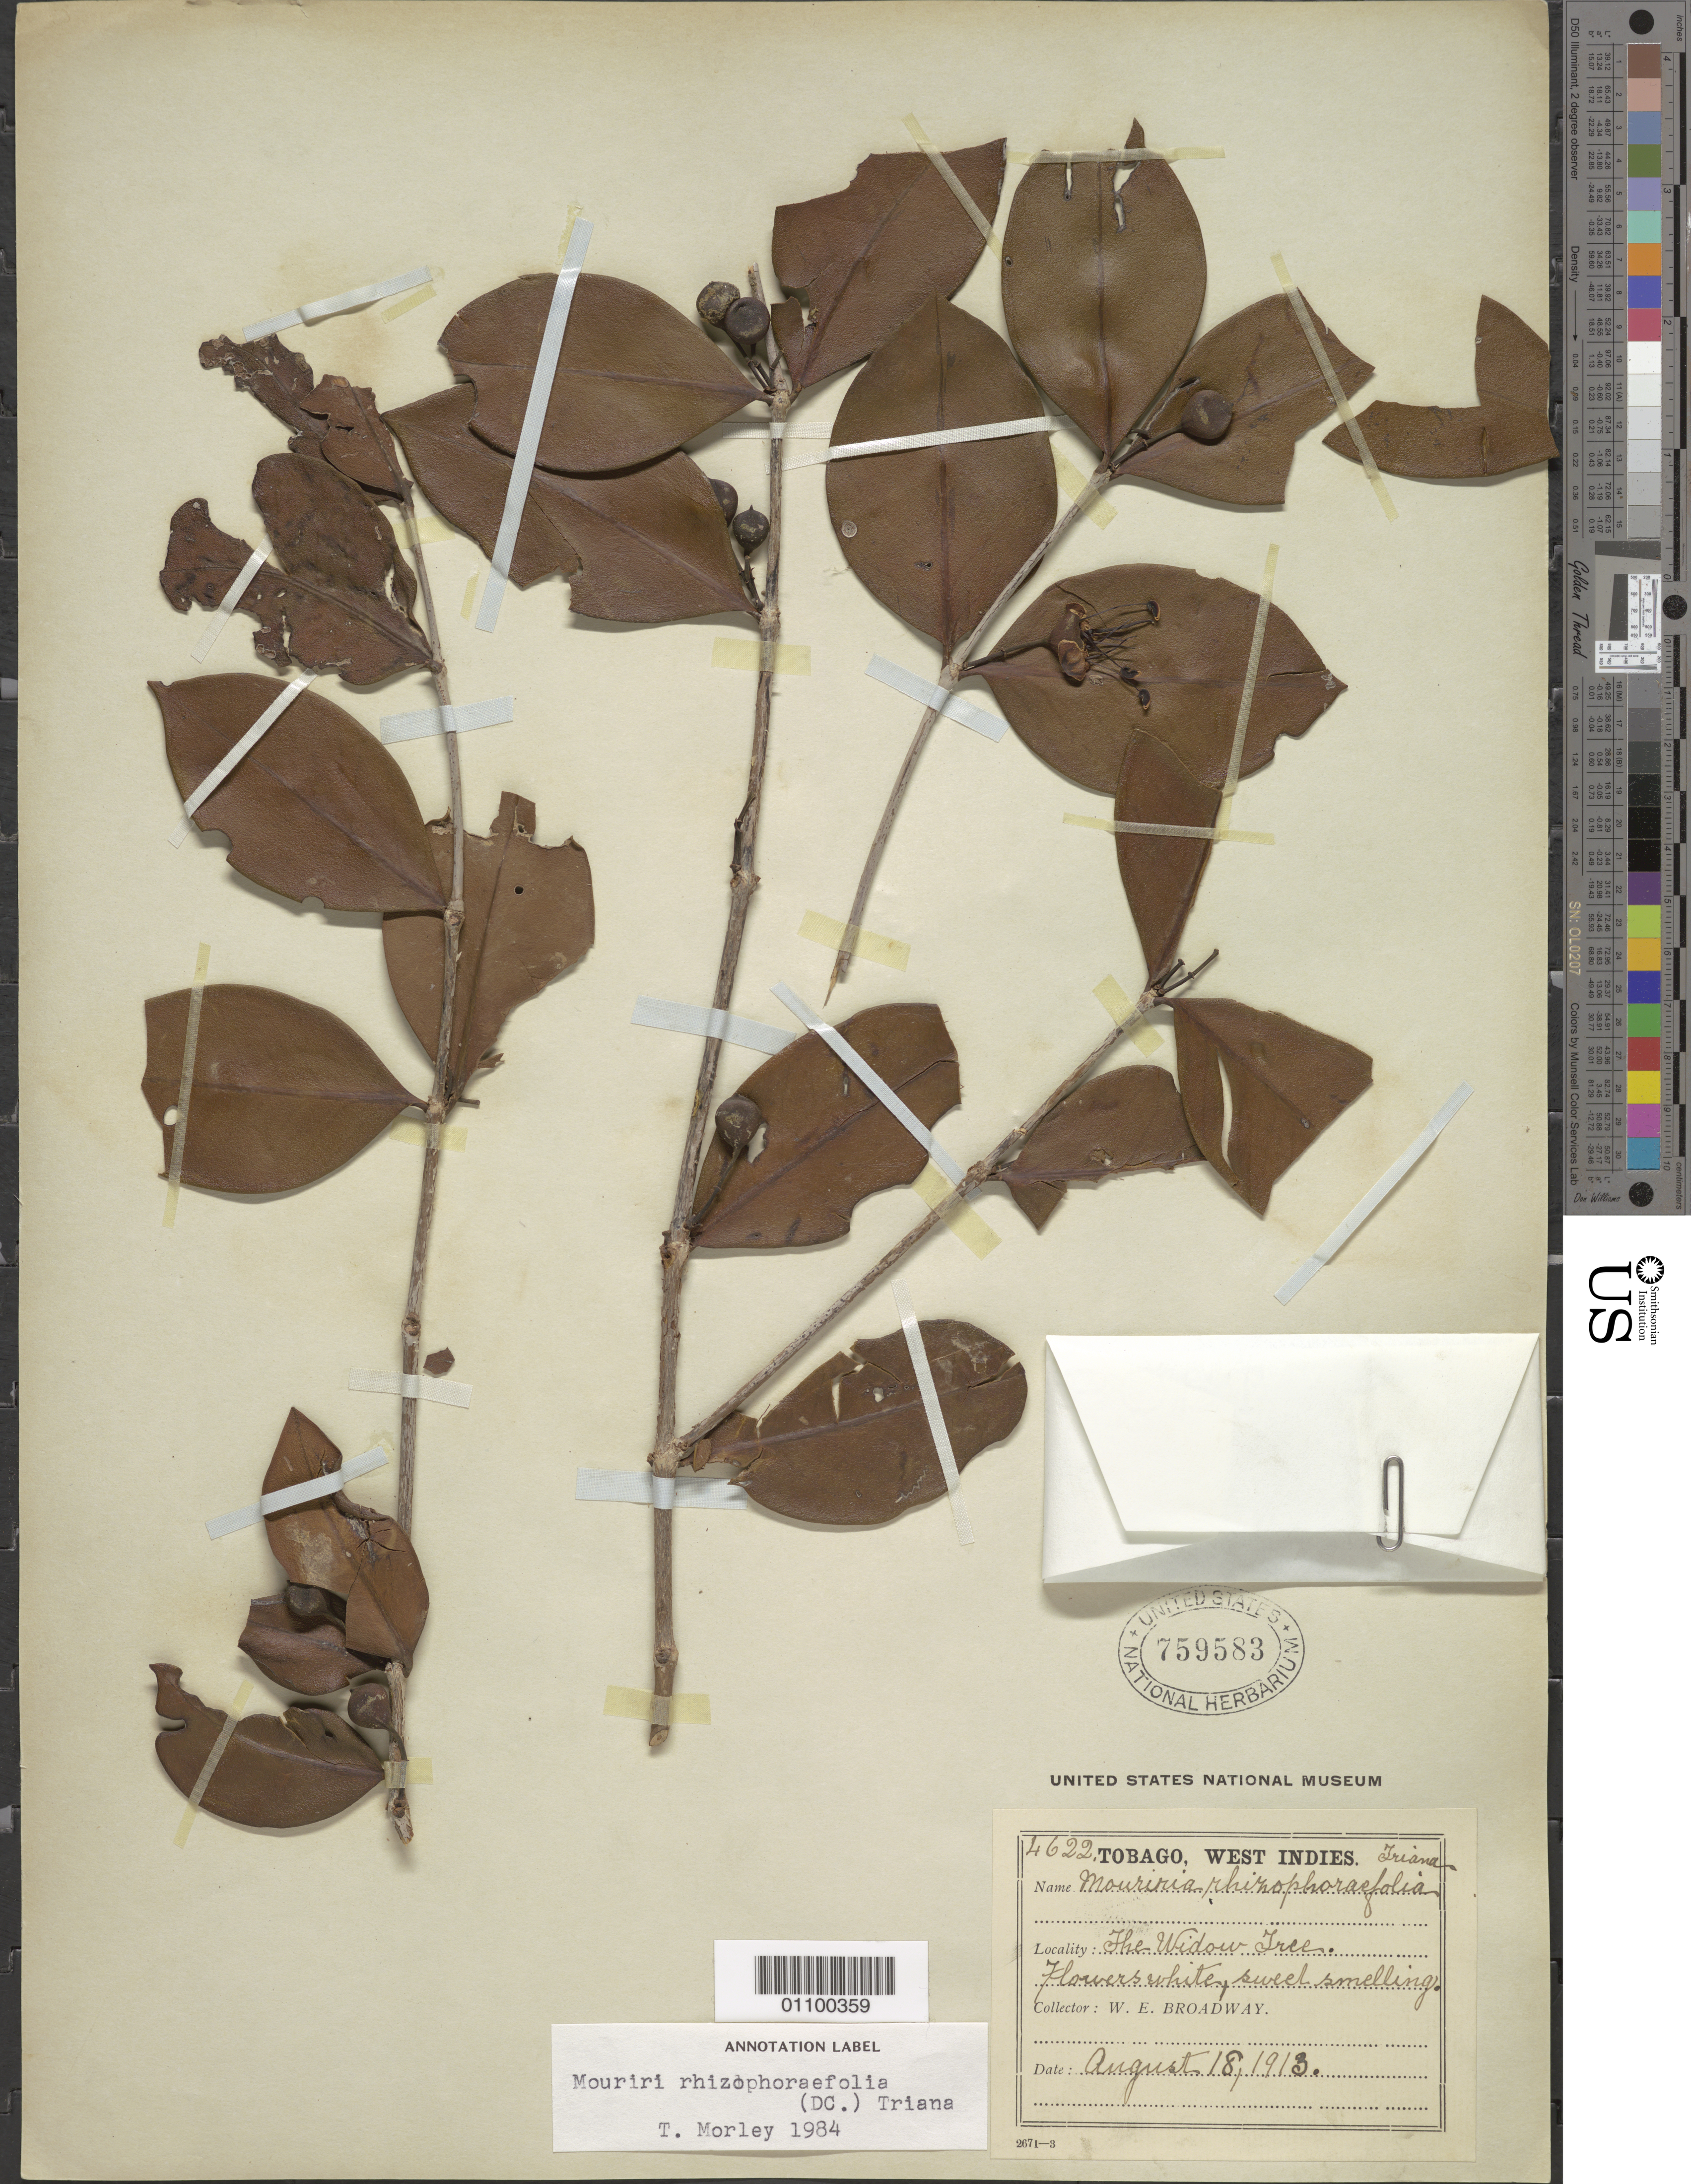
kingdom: Plantae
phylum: Tracheophyta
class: Magnoliopsida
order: Myrtales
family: Melastomataceae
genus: Mouriri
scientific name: Mouriri rhizophorifolia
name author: (DC.) Triana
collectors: W. E. Broadway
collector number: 4622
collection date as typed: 18 Aug 1913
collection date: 1913-08-18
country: Trinidad and Tobago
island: Tobago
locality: The Widow Tree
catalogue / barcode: US 759583